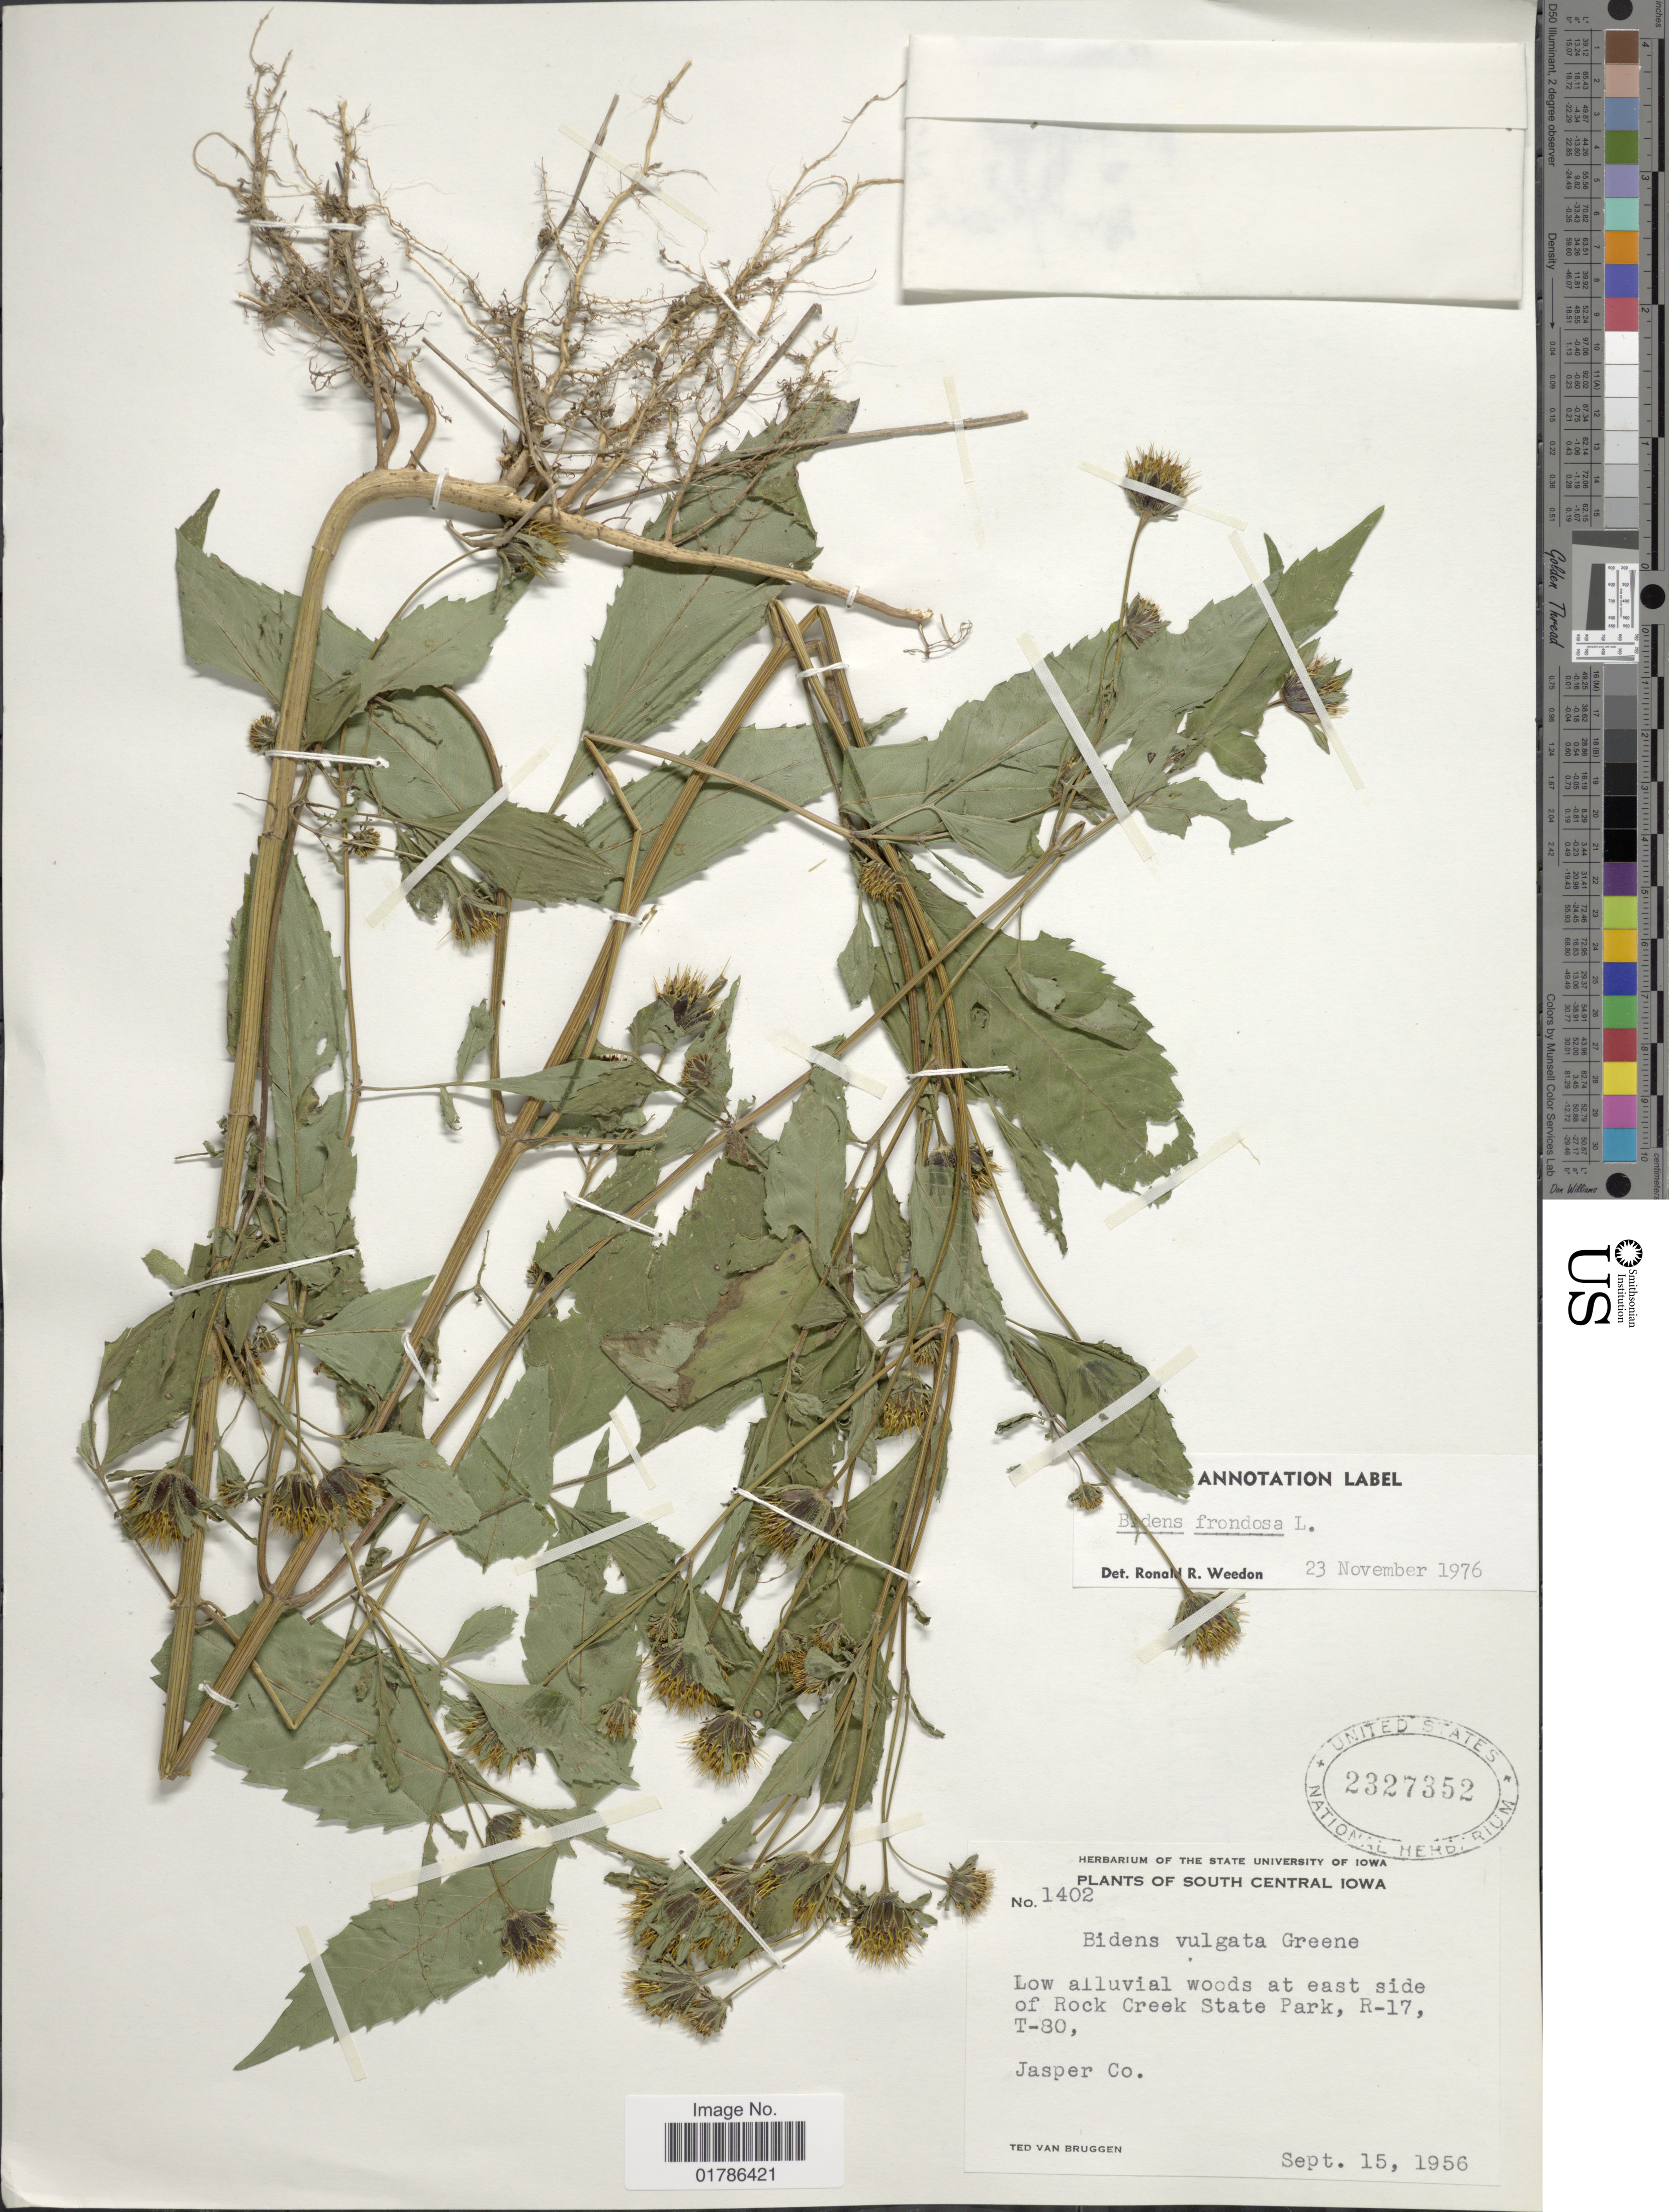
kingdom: Plantae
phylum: Tracheophyta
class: Magnoliopsida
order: Asterales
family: Asteraceae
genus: Bidens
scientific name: Bidens frondosa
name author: L.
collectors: T. van Bruggen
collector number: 1402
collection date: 1956-09-15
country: United States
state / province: Iowa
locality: South Central Iowa, at east side of Rock Creek State Park, R-17, T-80, Jasper Co.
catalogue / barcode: US 2327352